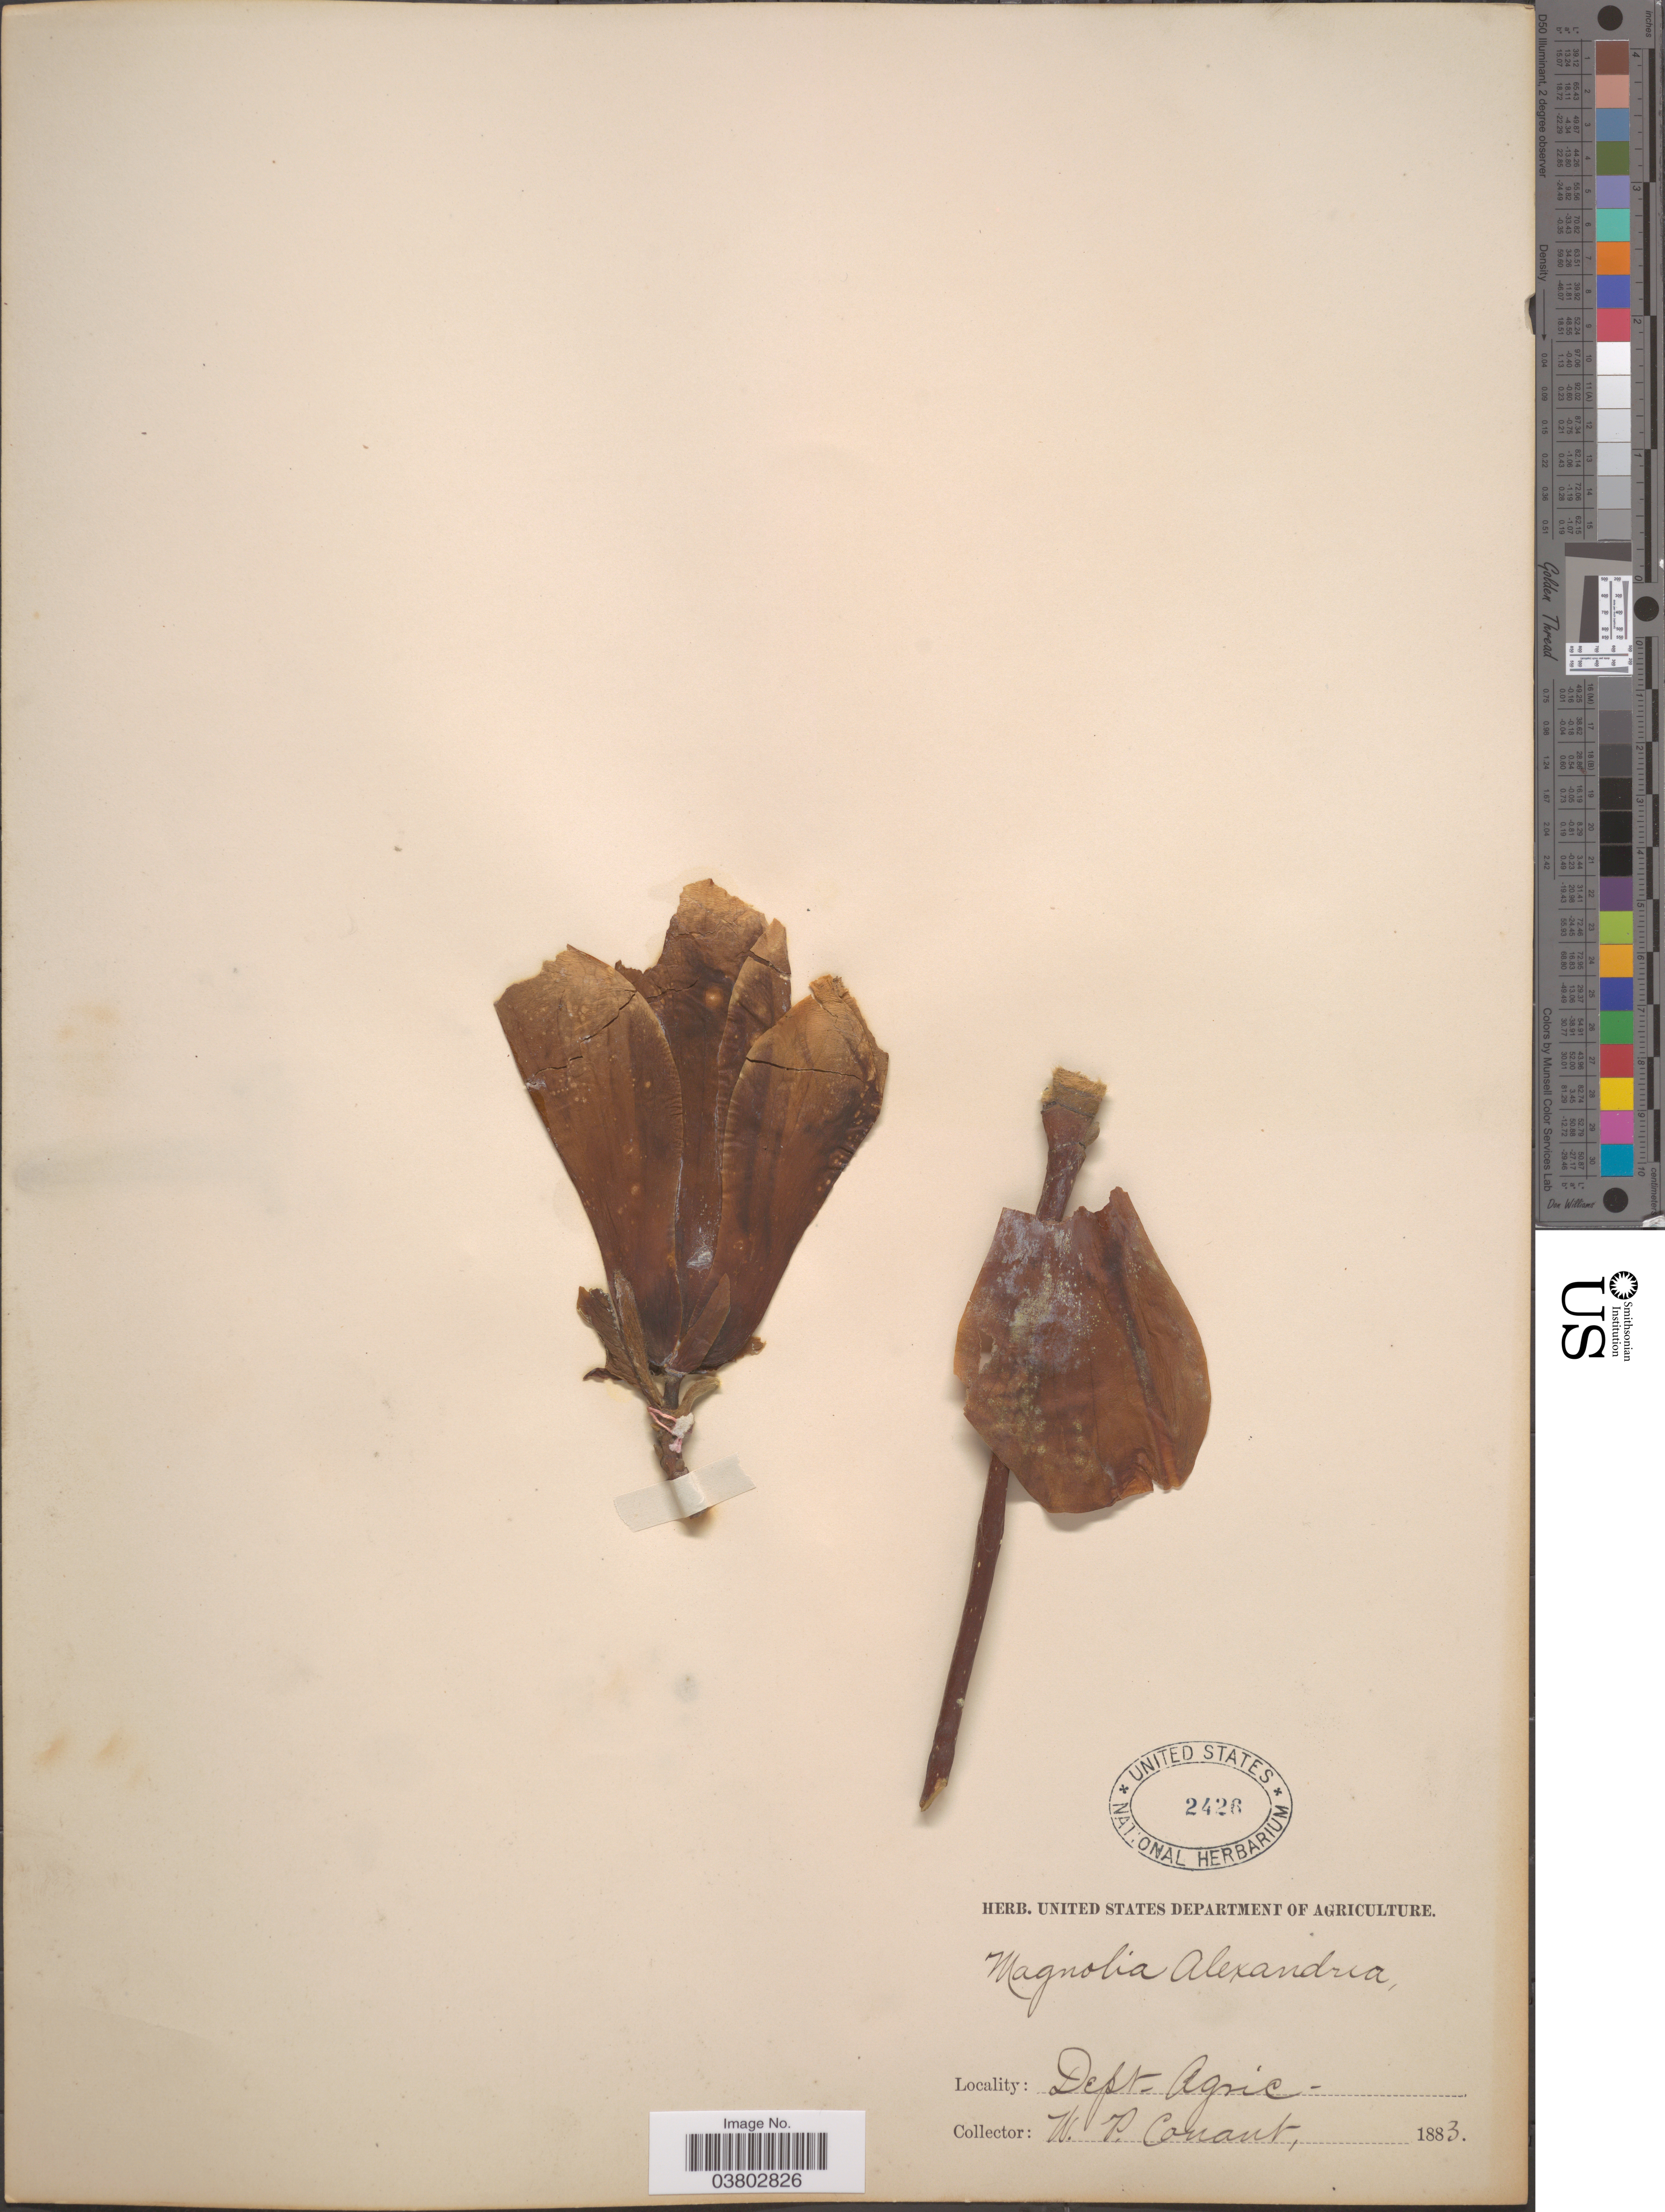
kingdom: Plantae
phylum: Tracheophyta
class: Magnoliopsida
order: Magnoliales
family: Magnoliaceae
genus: Magnolia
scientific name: Magnolia alexandrina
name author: Hort. ex Steud.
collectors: W. P. Conant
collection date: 1883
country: United States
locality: Dept. Agric.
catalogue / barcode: US 2426